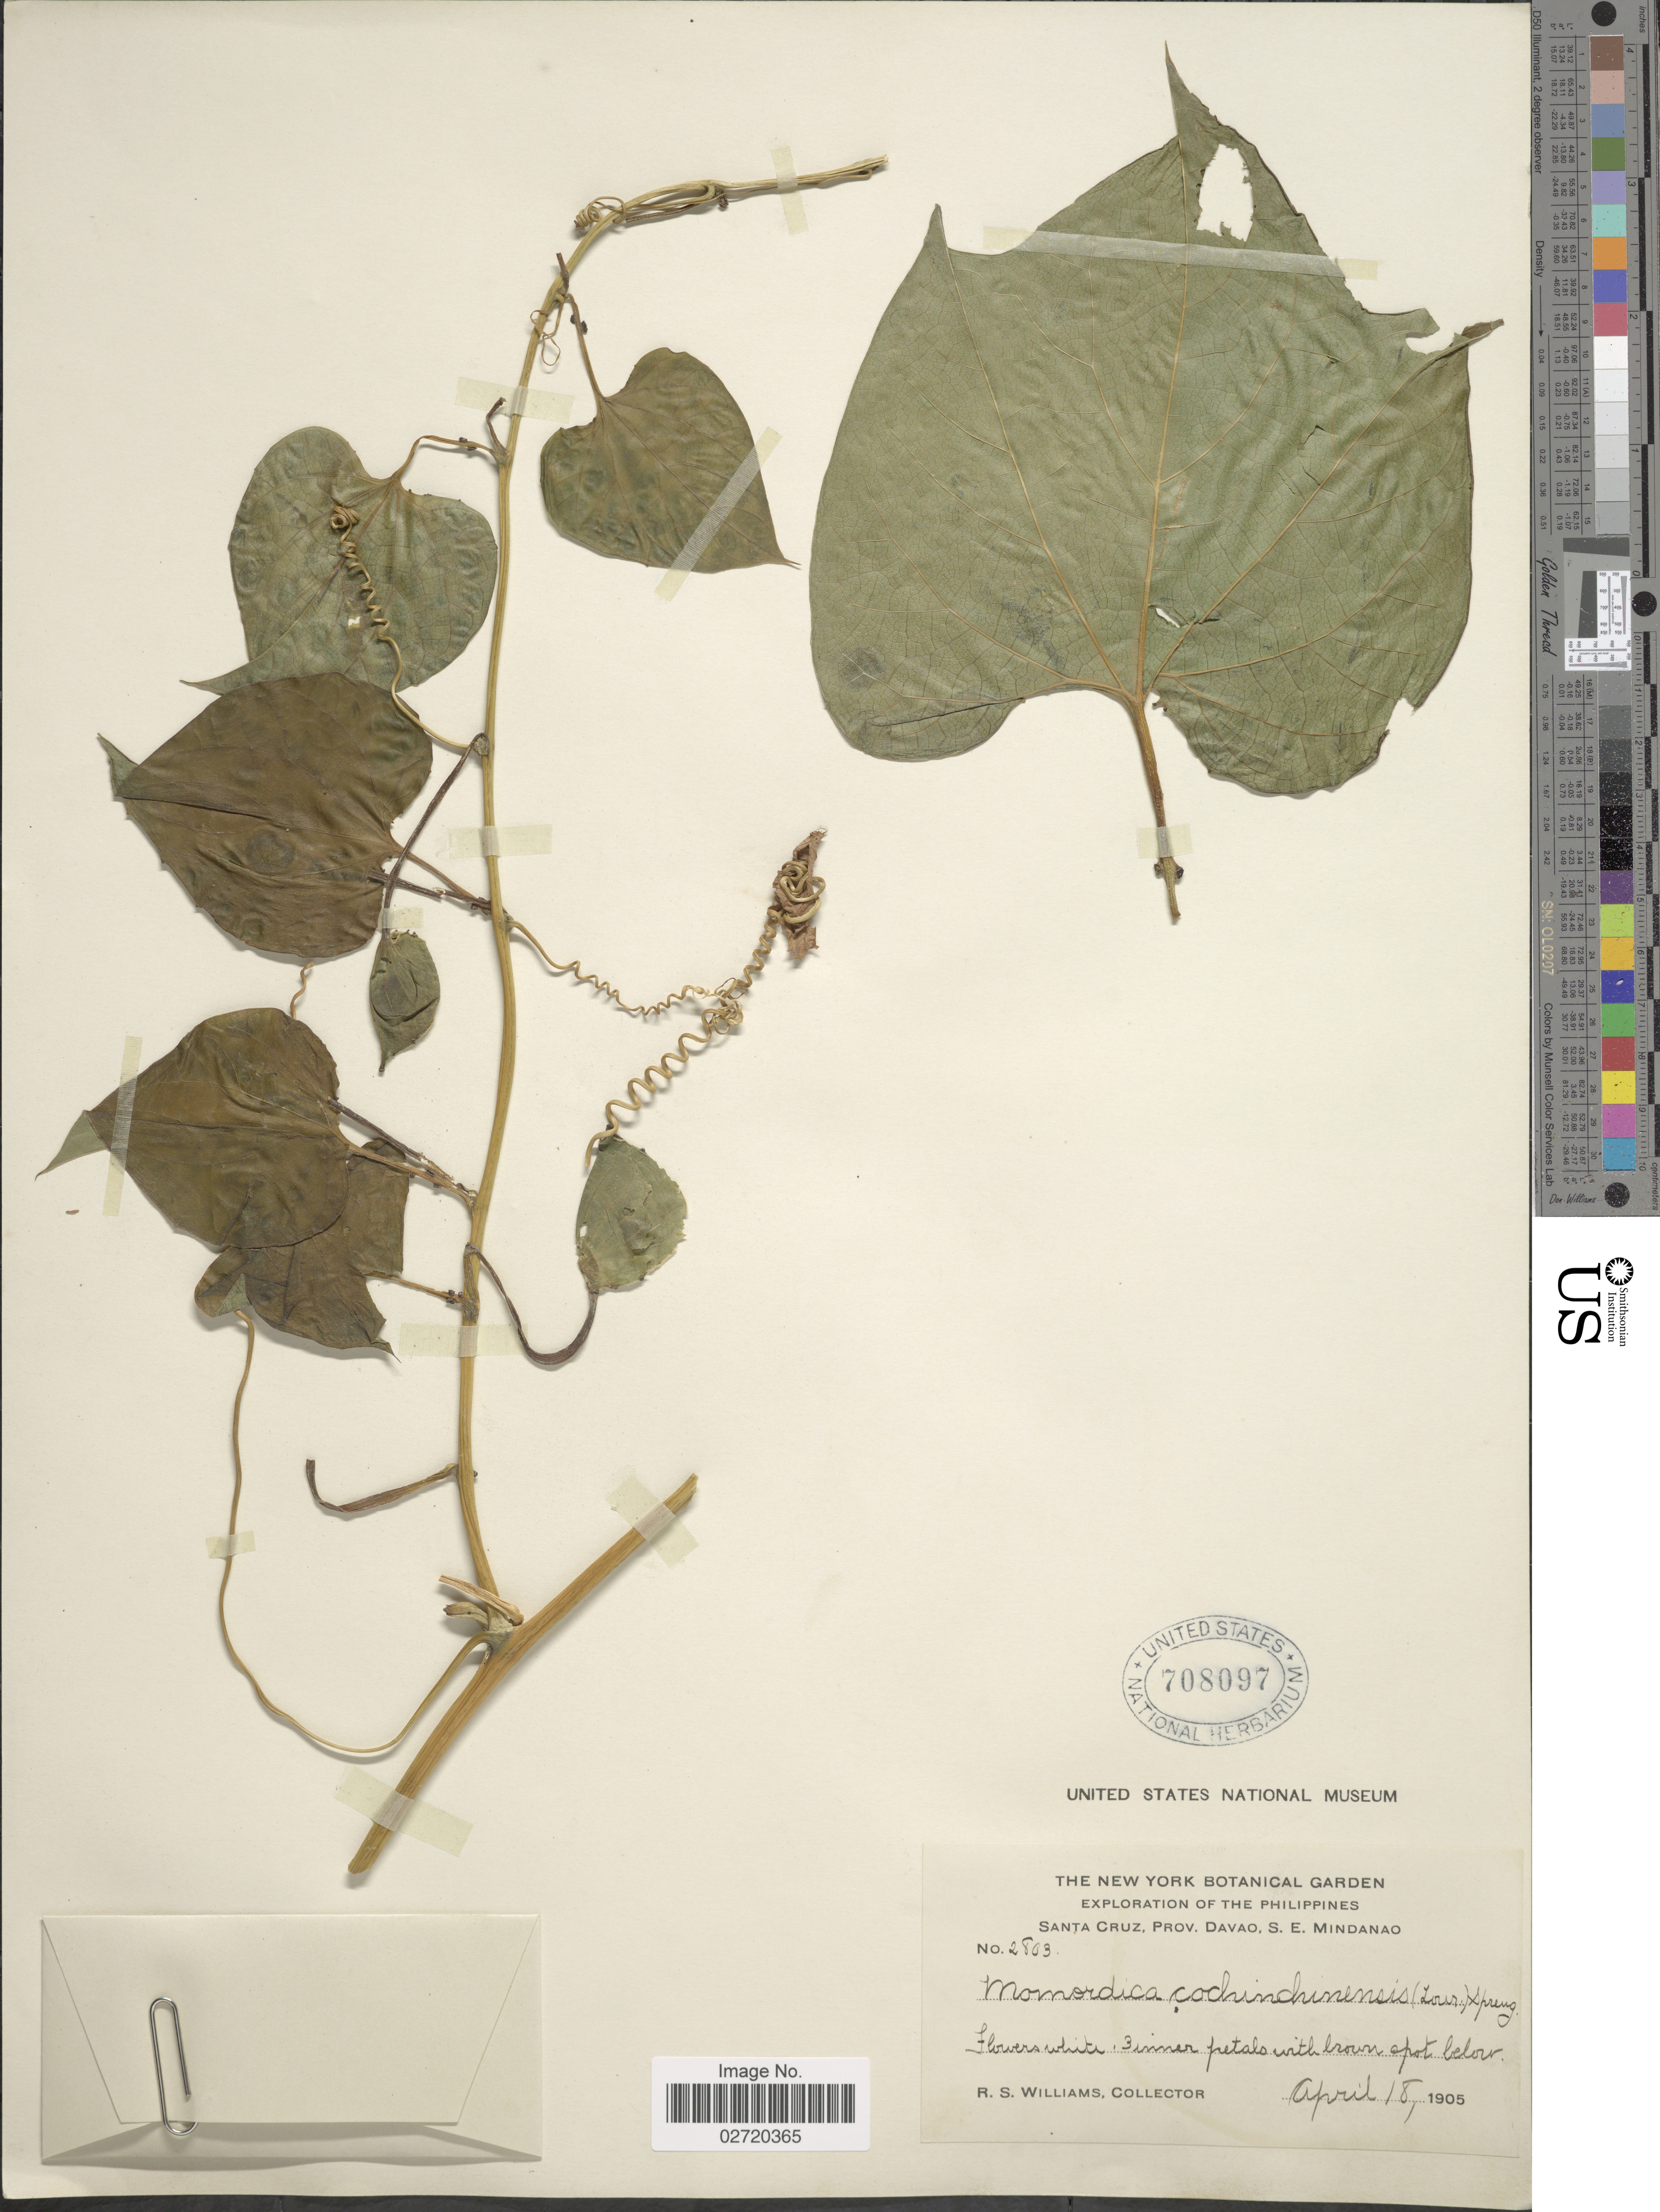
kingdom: Plantae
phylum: Tracheophyta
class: Magnoliopsida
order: Cucurbitales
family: Cucurbitaceae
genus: Momordica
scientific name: Momordica cochinchinensis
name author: (Lour.) Spreng.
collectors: R. S. Williams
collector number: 2803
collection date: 1905-04-18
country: Philippines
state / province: Davao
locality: Santa Cruz, Prov. Davao, S.E., Mindanao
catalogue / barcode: US 708097